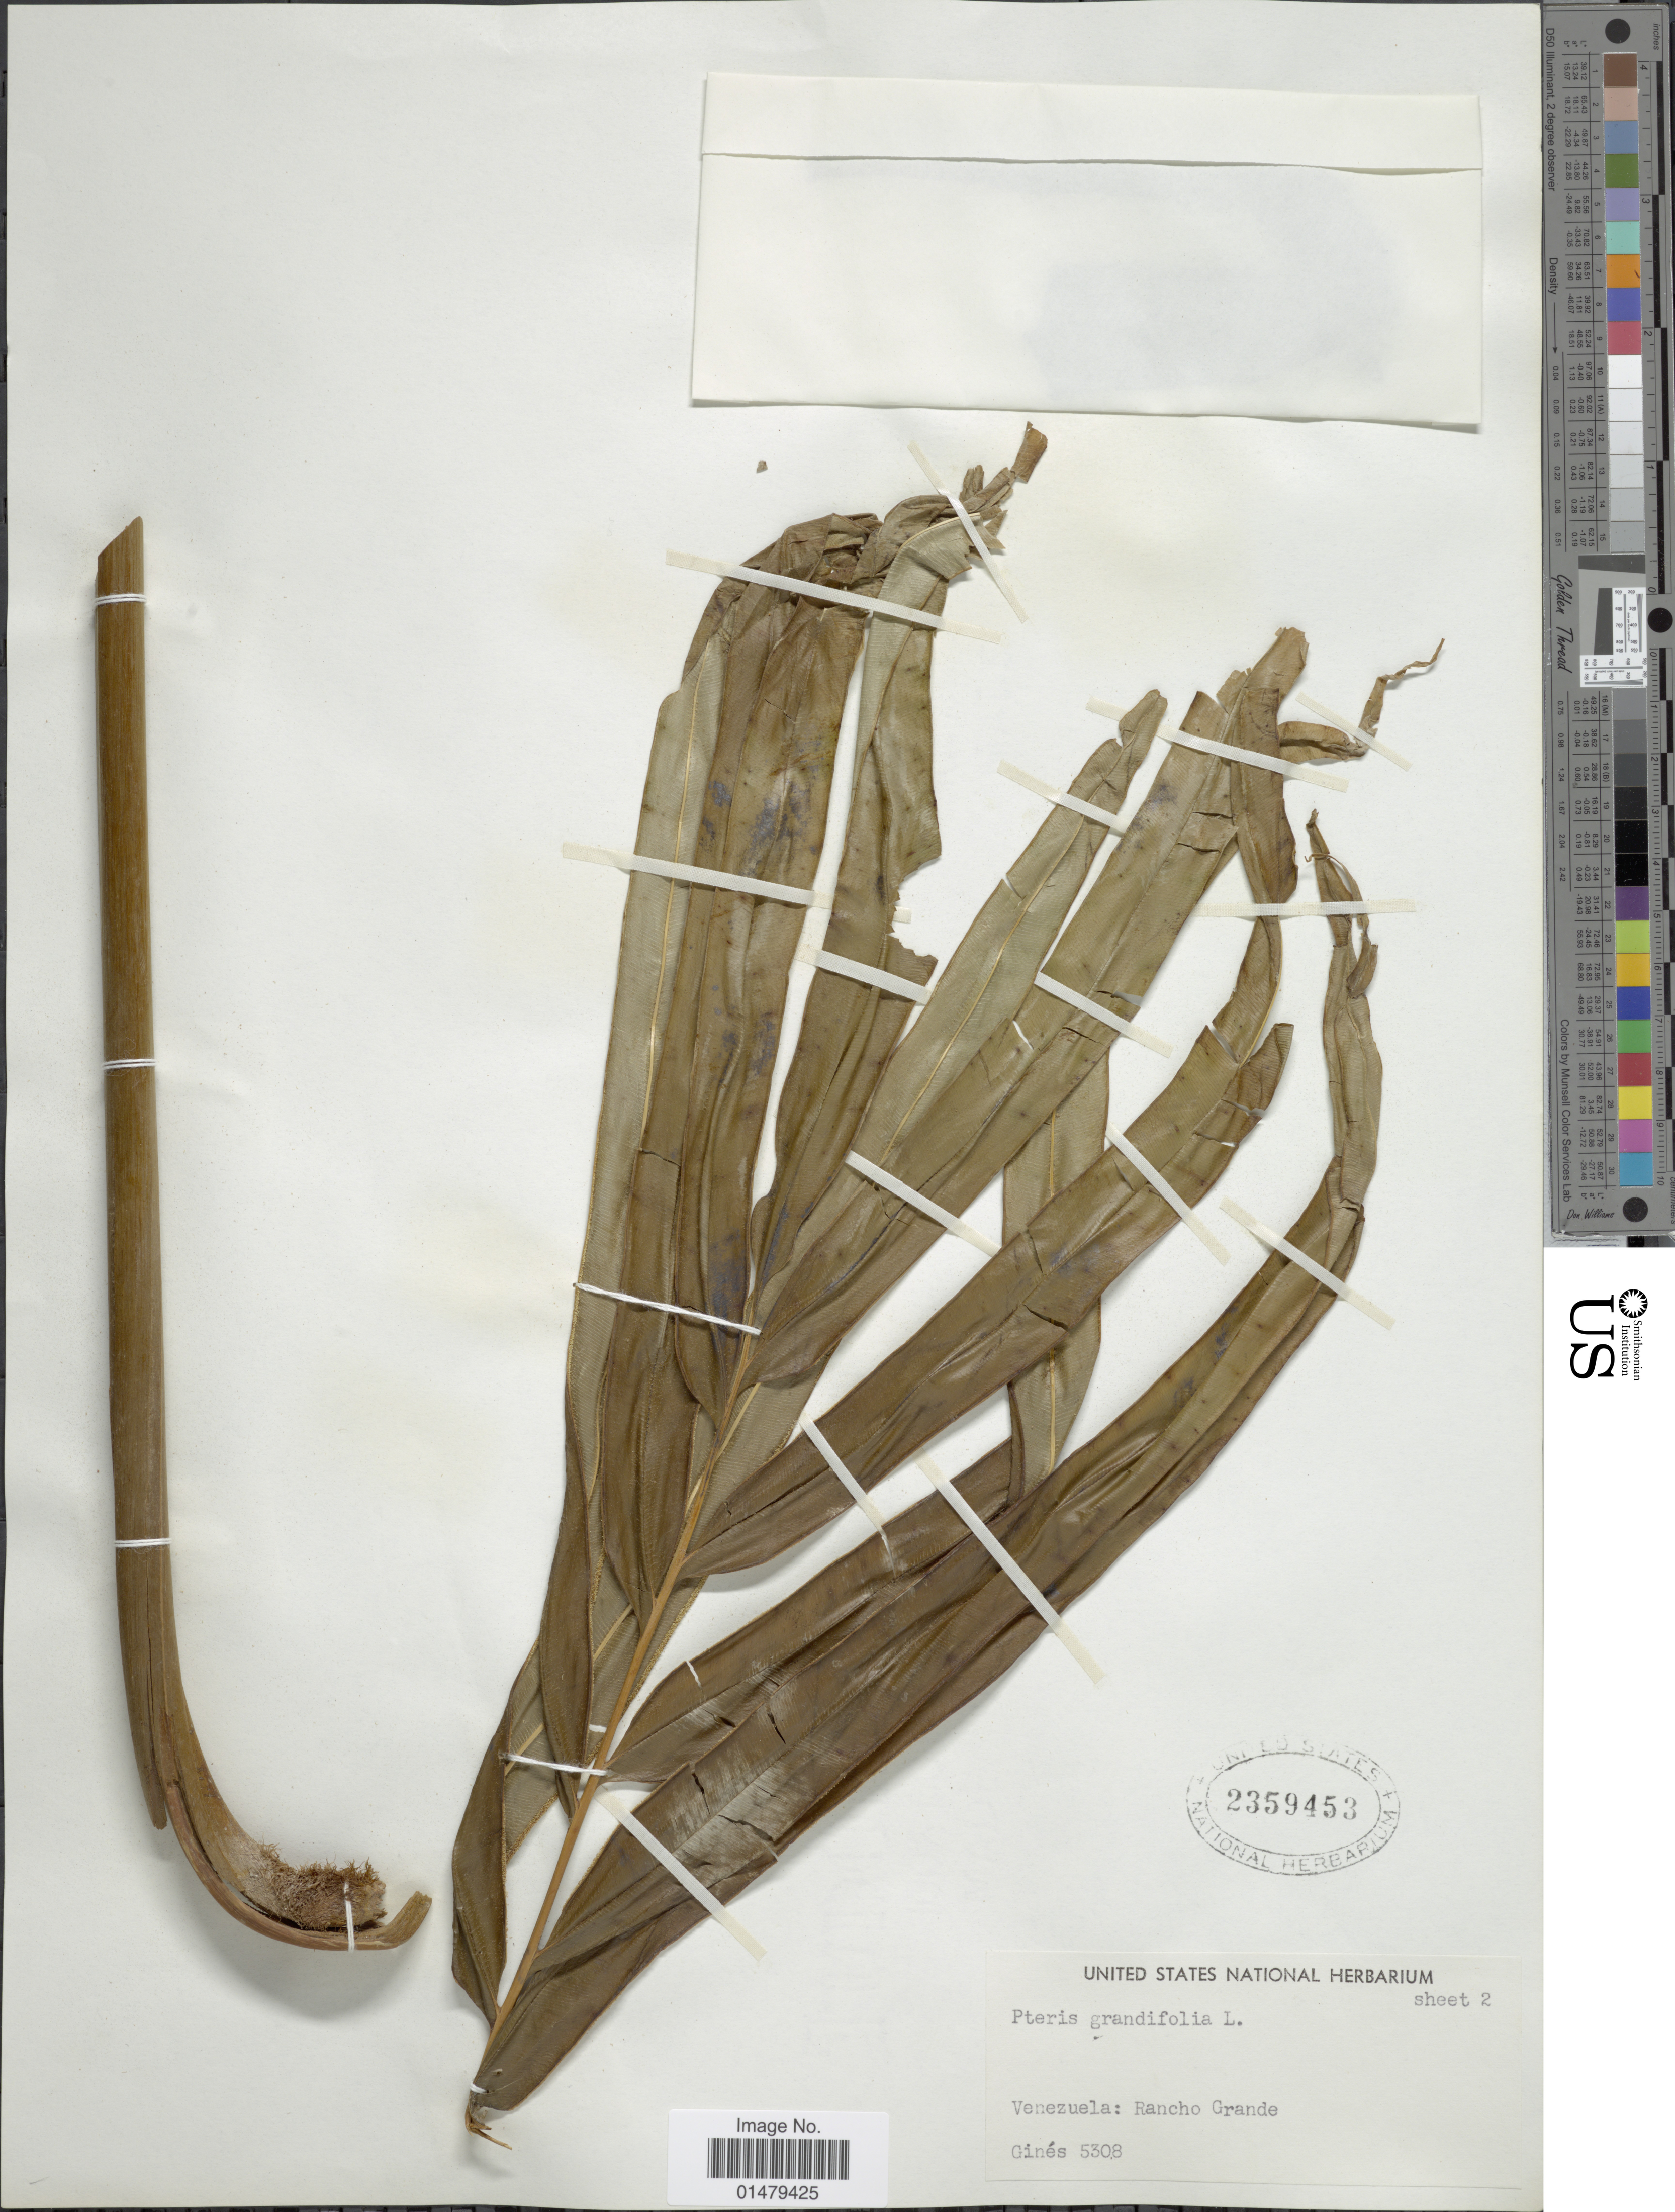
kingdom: Plantae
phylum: Tracheophyta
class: Polypodiopsida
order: Polypodiales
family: Pteridaceae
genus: Pteris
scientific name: Pteris grandifolia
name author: L.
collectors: -. Gines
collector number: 5308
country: Venezuela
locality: Rancho Grande.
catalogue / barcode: US 2359453